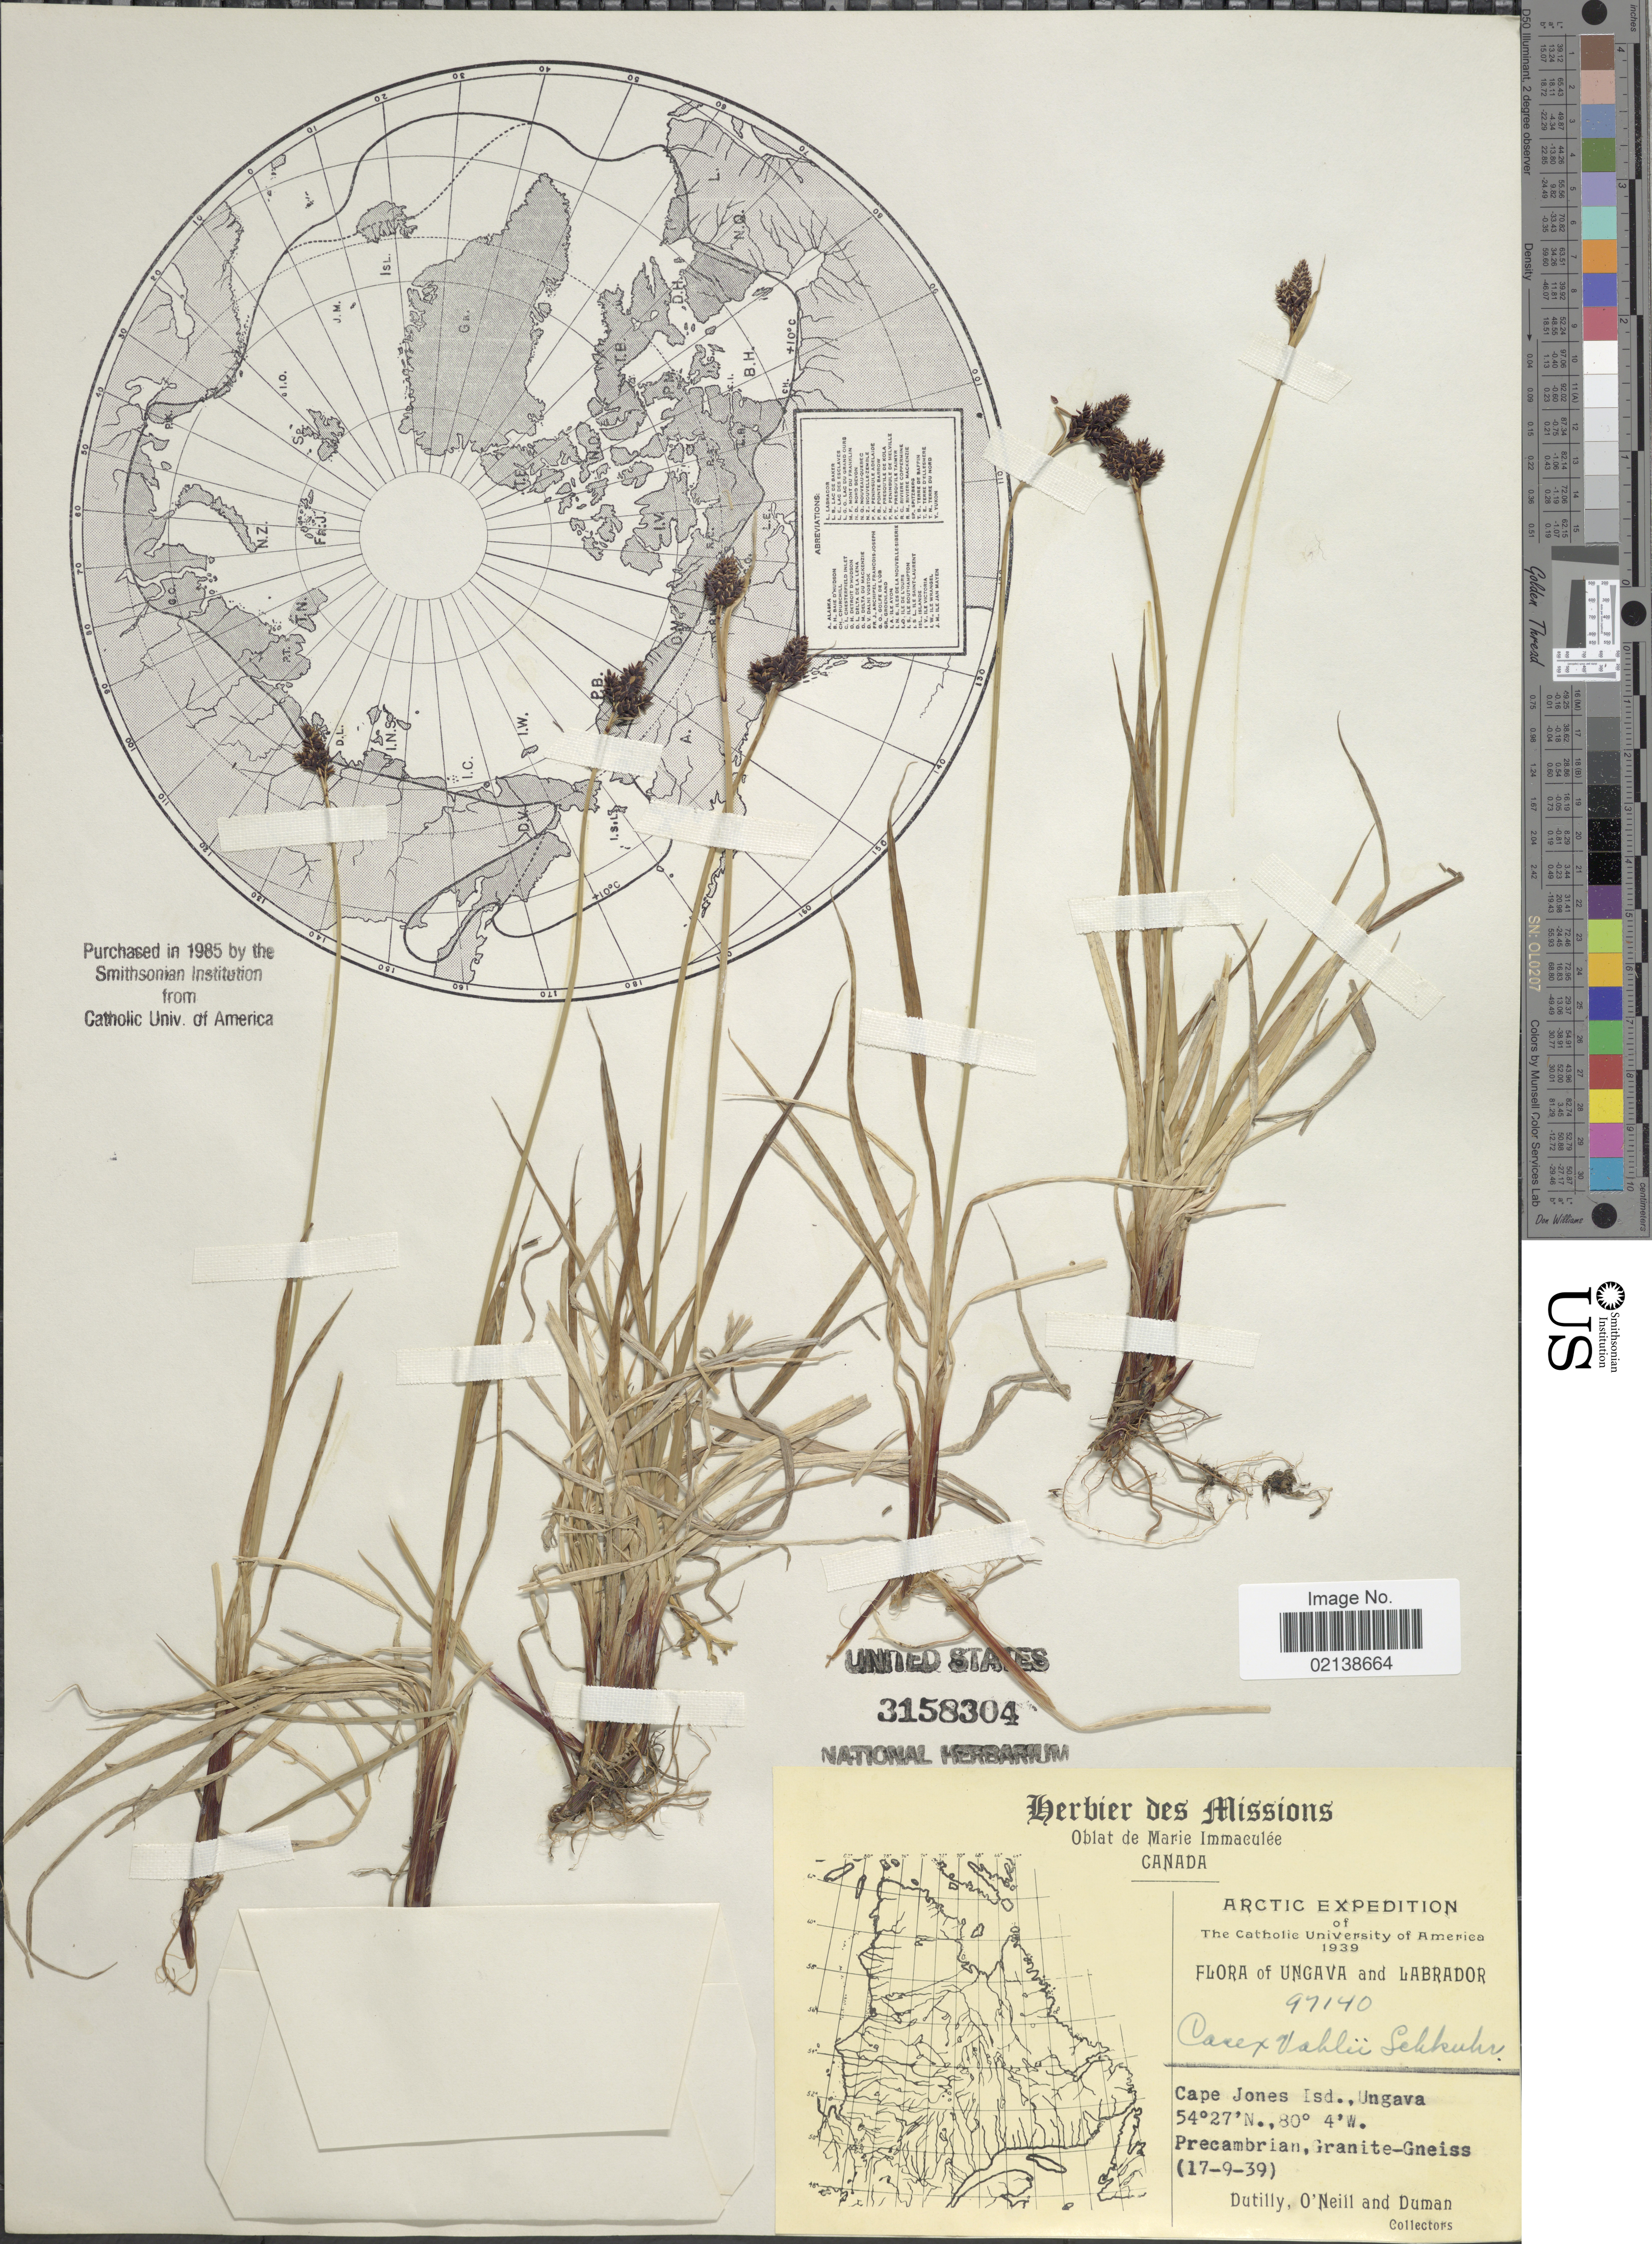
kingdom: Plantae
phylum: Tracheophyta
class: Liliopsida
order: Poales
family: Cyperaceae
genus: Carex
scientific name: Carex norvegica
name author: Retz.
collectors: -. Dutilly, O' Neill & -. Duman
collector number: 97140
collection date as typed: Transcribed d/m/y: 17/9/39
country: Canada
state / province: Newfoundland and Labrador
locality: Canada, Arctic, Ungava & Labrador, Cape Jones Isd., Ungava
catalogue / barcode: US 3158304